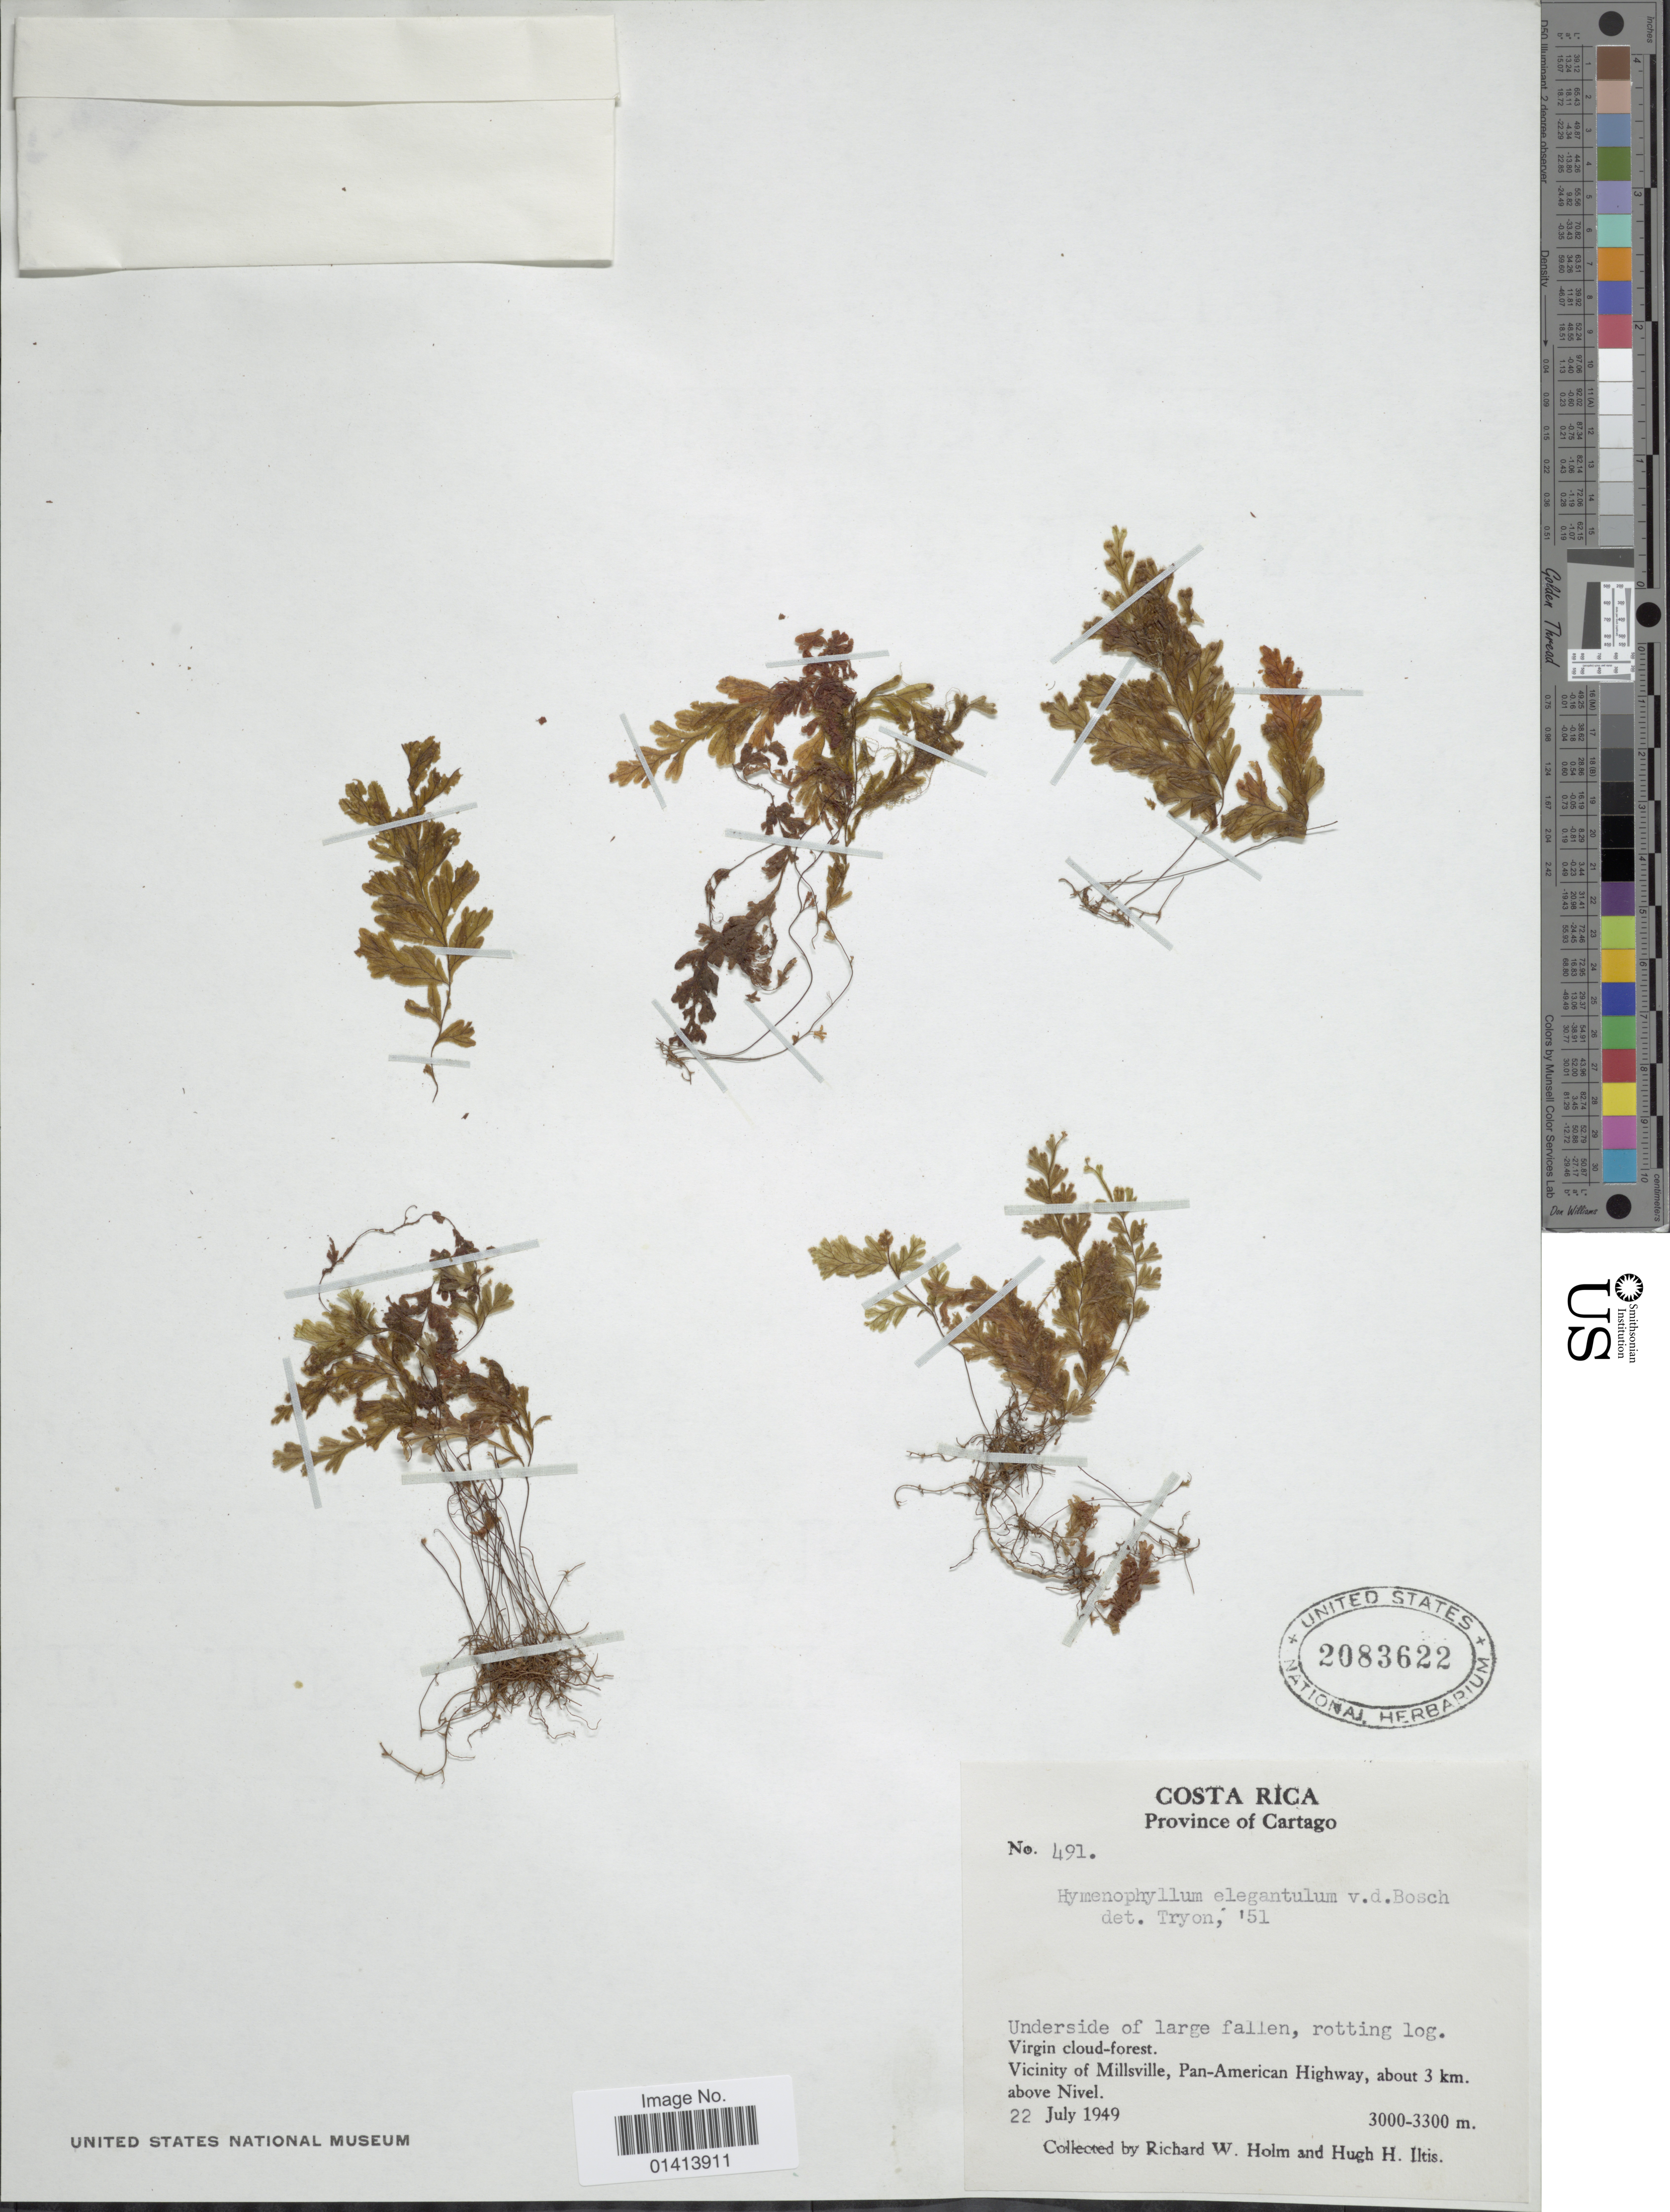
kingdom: Plantae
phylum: Tracheophyta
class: Polypodiopsida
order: Hymenophyllales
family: Hymenophyllaceae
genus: Hymenophyllum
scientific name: Hymenophyllum elegantulum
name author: Bosch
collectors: R. W. Holm & H. H. Iltis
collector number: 491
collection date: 1949-07-22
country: Costa Rica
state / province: Cartago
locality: Vicinity of Millsville, Pan-American Highway, about 3 km. above Nivel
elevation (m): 3000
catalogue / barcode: US 2083622